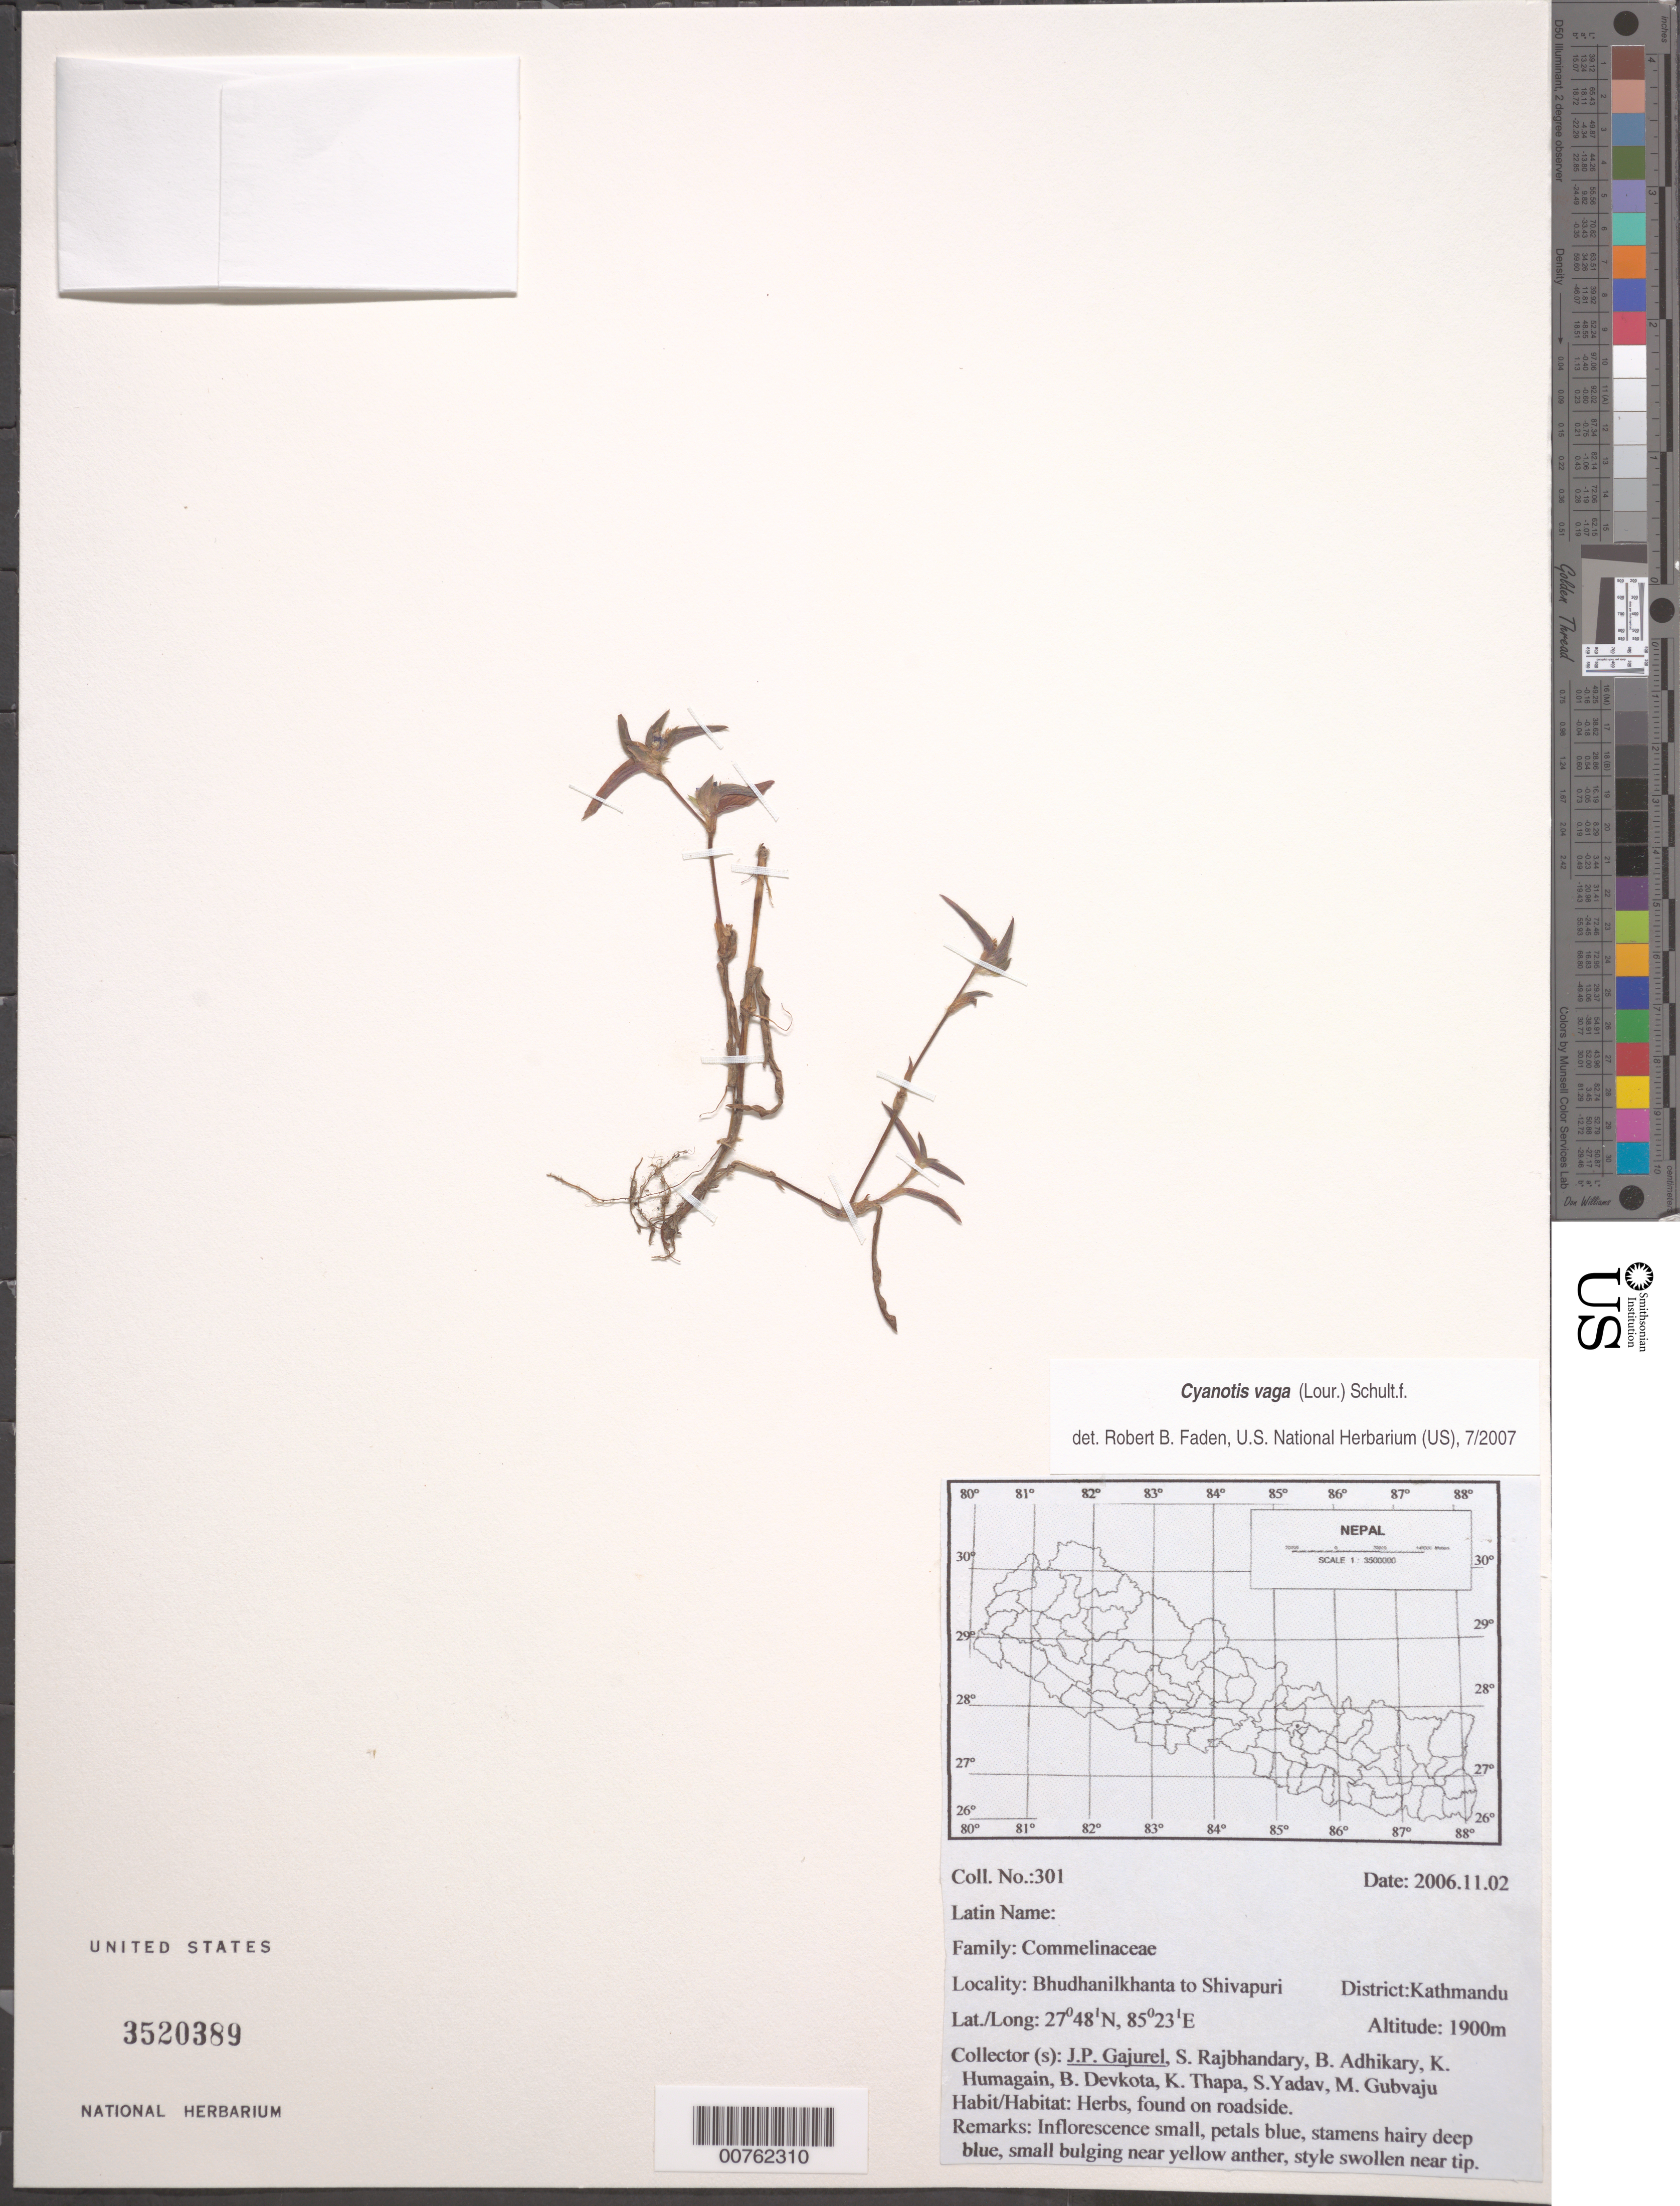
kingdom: Plantae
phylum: Tracheophyta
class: Liliopsida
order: Commelinales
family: Commelinaceae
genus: Cyanotis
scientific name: Cyanotis vaga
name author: (Lour.) Schult. & Schult. f.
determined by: Faden, Robert B., (US), Smithsonian Institution - National Museum of Natural History (UNITED STATES)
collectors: J. Gajurel et al.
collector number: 301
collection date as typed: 02 Nov 2006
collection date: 2006-11-02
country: Nepal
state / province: Bagmati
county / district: Kathmandu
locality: Bhudhanilkhanta to Shivapuri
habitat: Herbs, found on roadside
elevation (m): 1900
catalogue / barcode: US 3520389